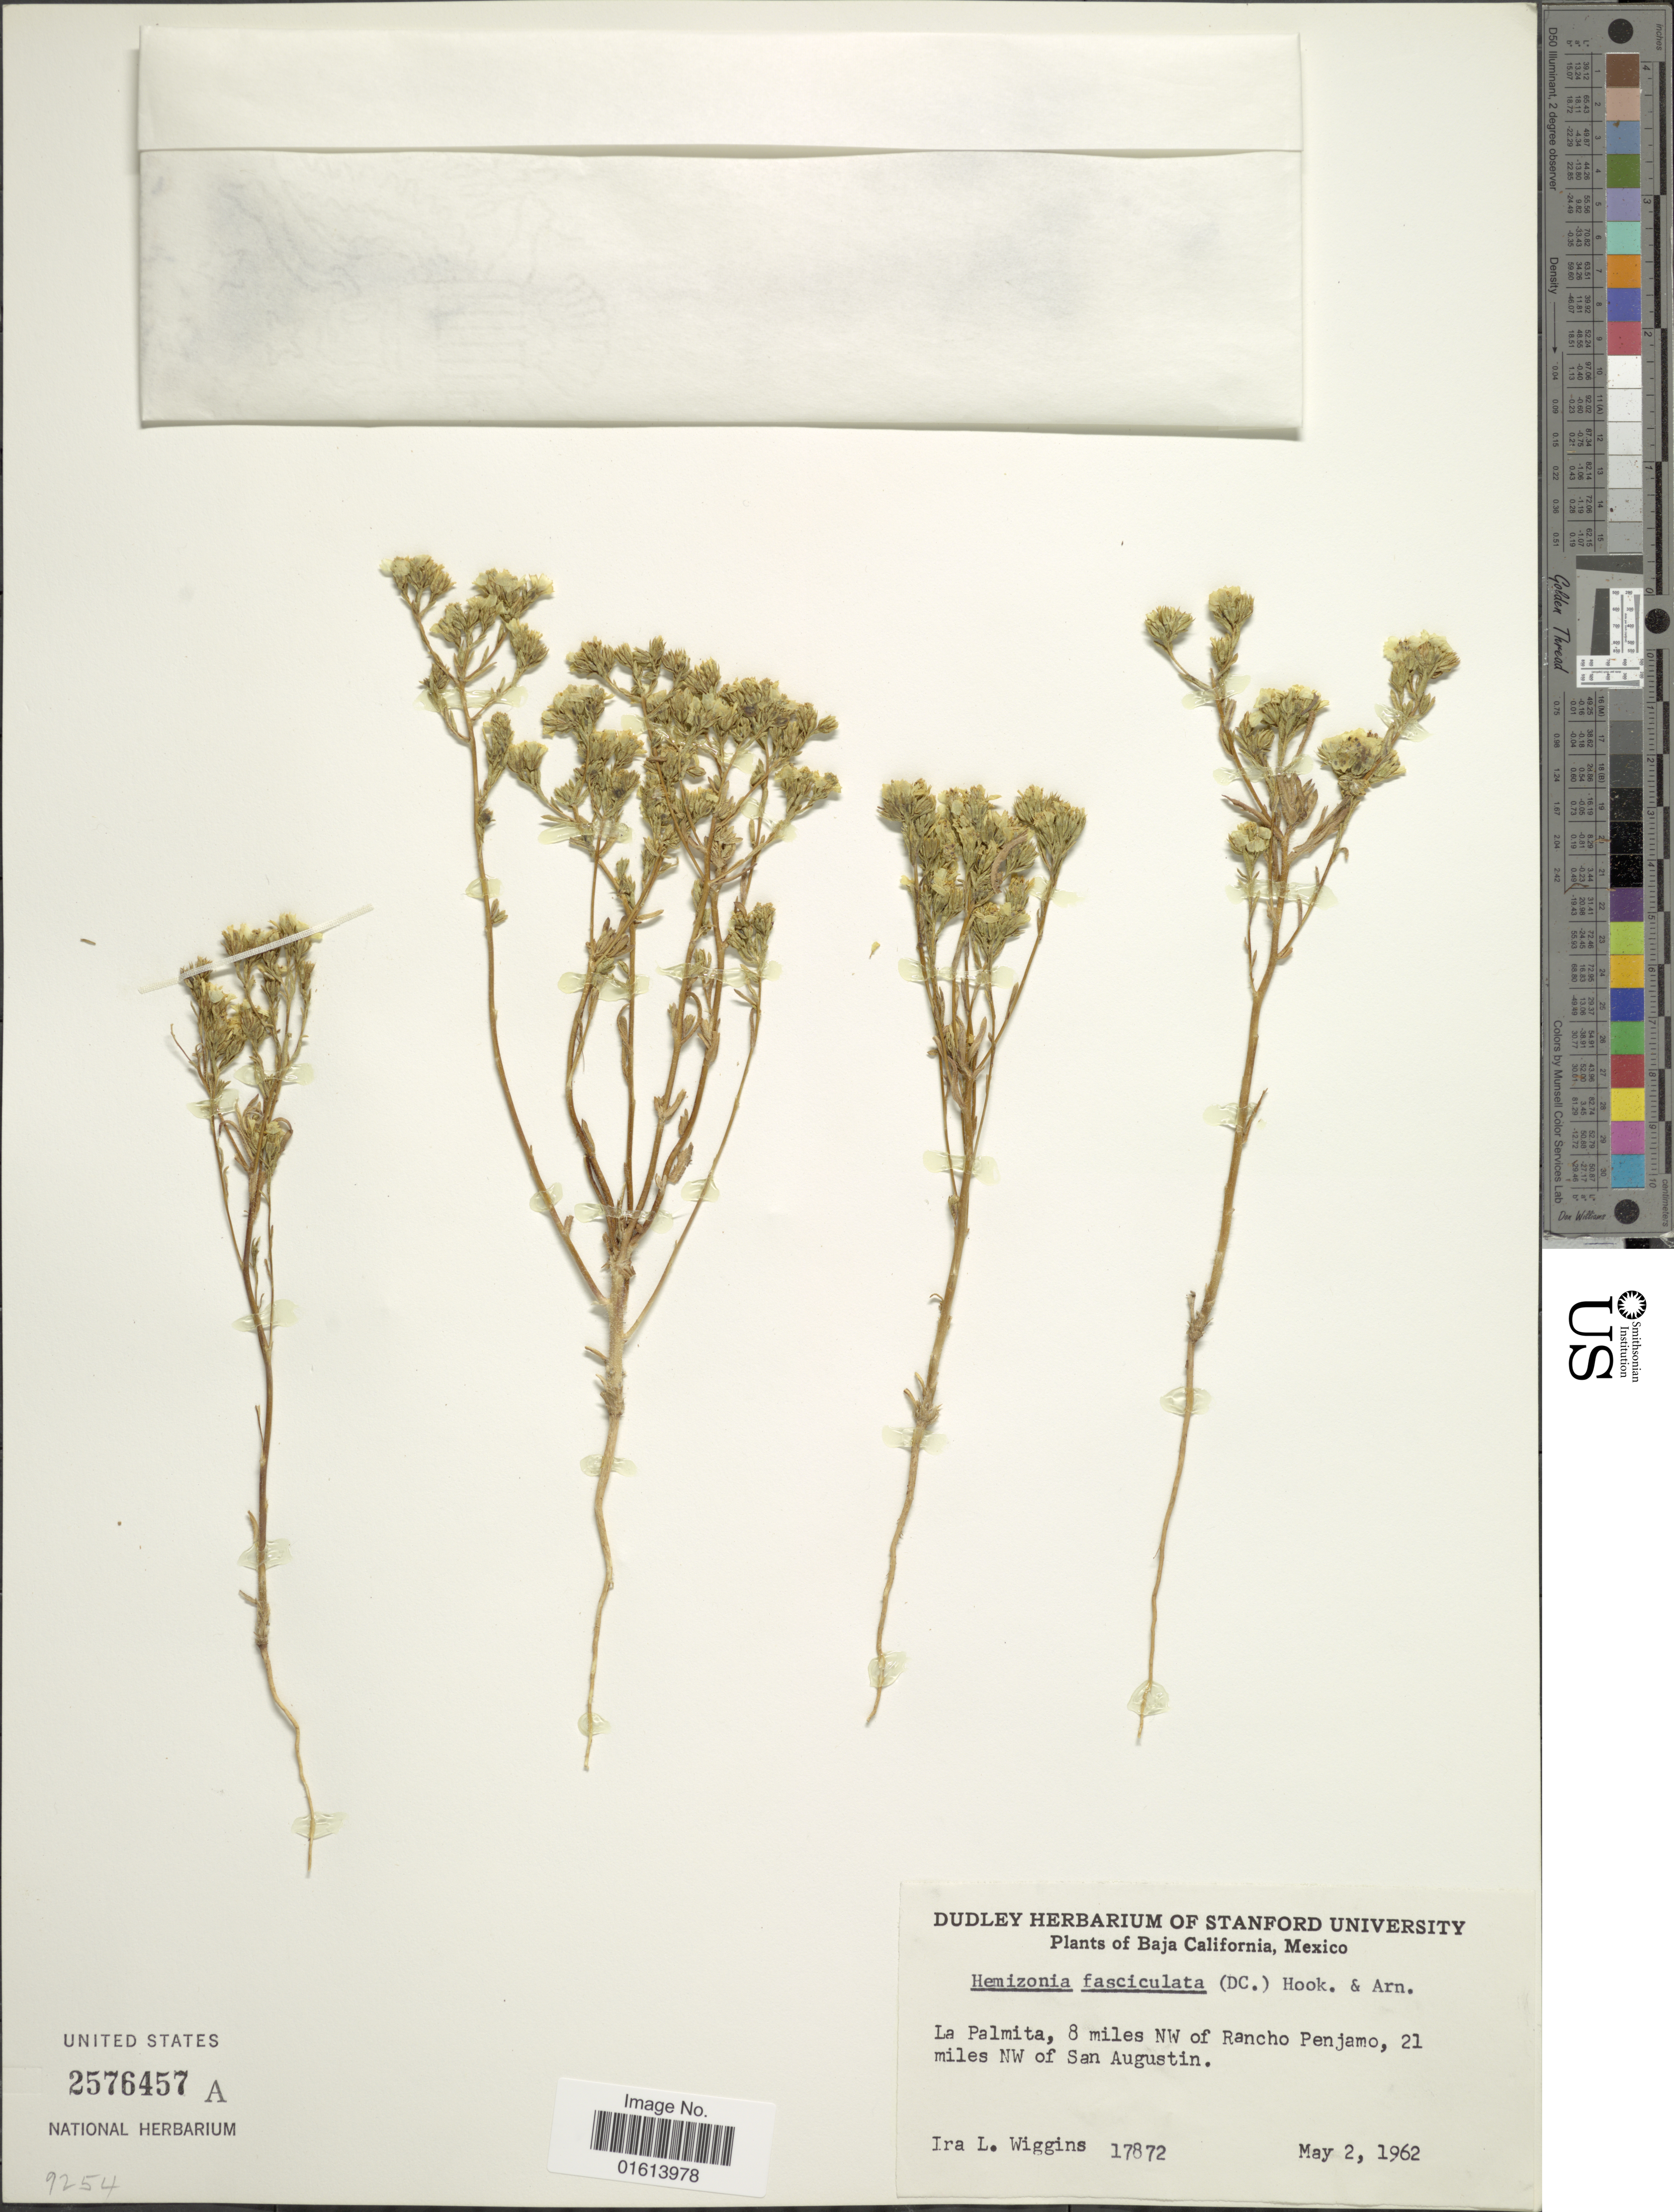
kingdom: Plantae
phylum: Tracheophyta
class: Magnoliopsida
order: Asterales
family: Asteraceae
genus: Deinandra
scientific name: Deinandra fasciculata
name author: (DC.) Greene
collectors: I. L. Wiggins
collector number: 17872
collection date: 1962-05-02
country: Mexico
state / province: Baja California Norte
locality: La Palmita, 8 miles NW of Rancho Penjamo, 21 miles NW of San Augustin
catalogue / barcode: US 2576457A